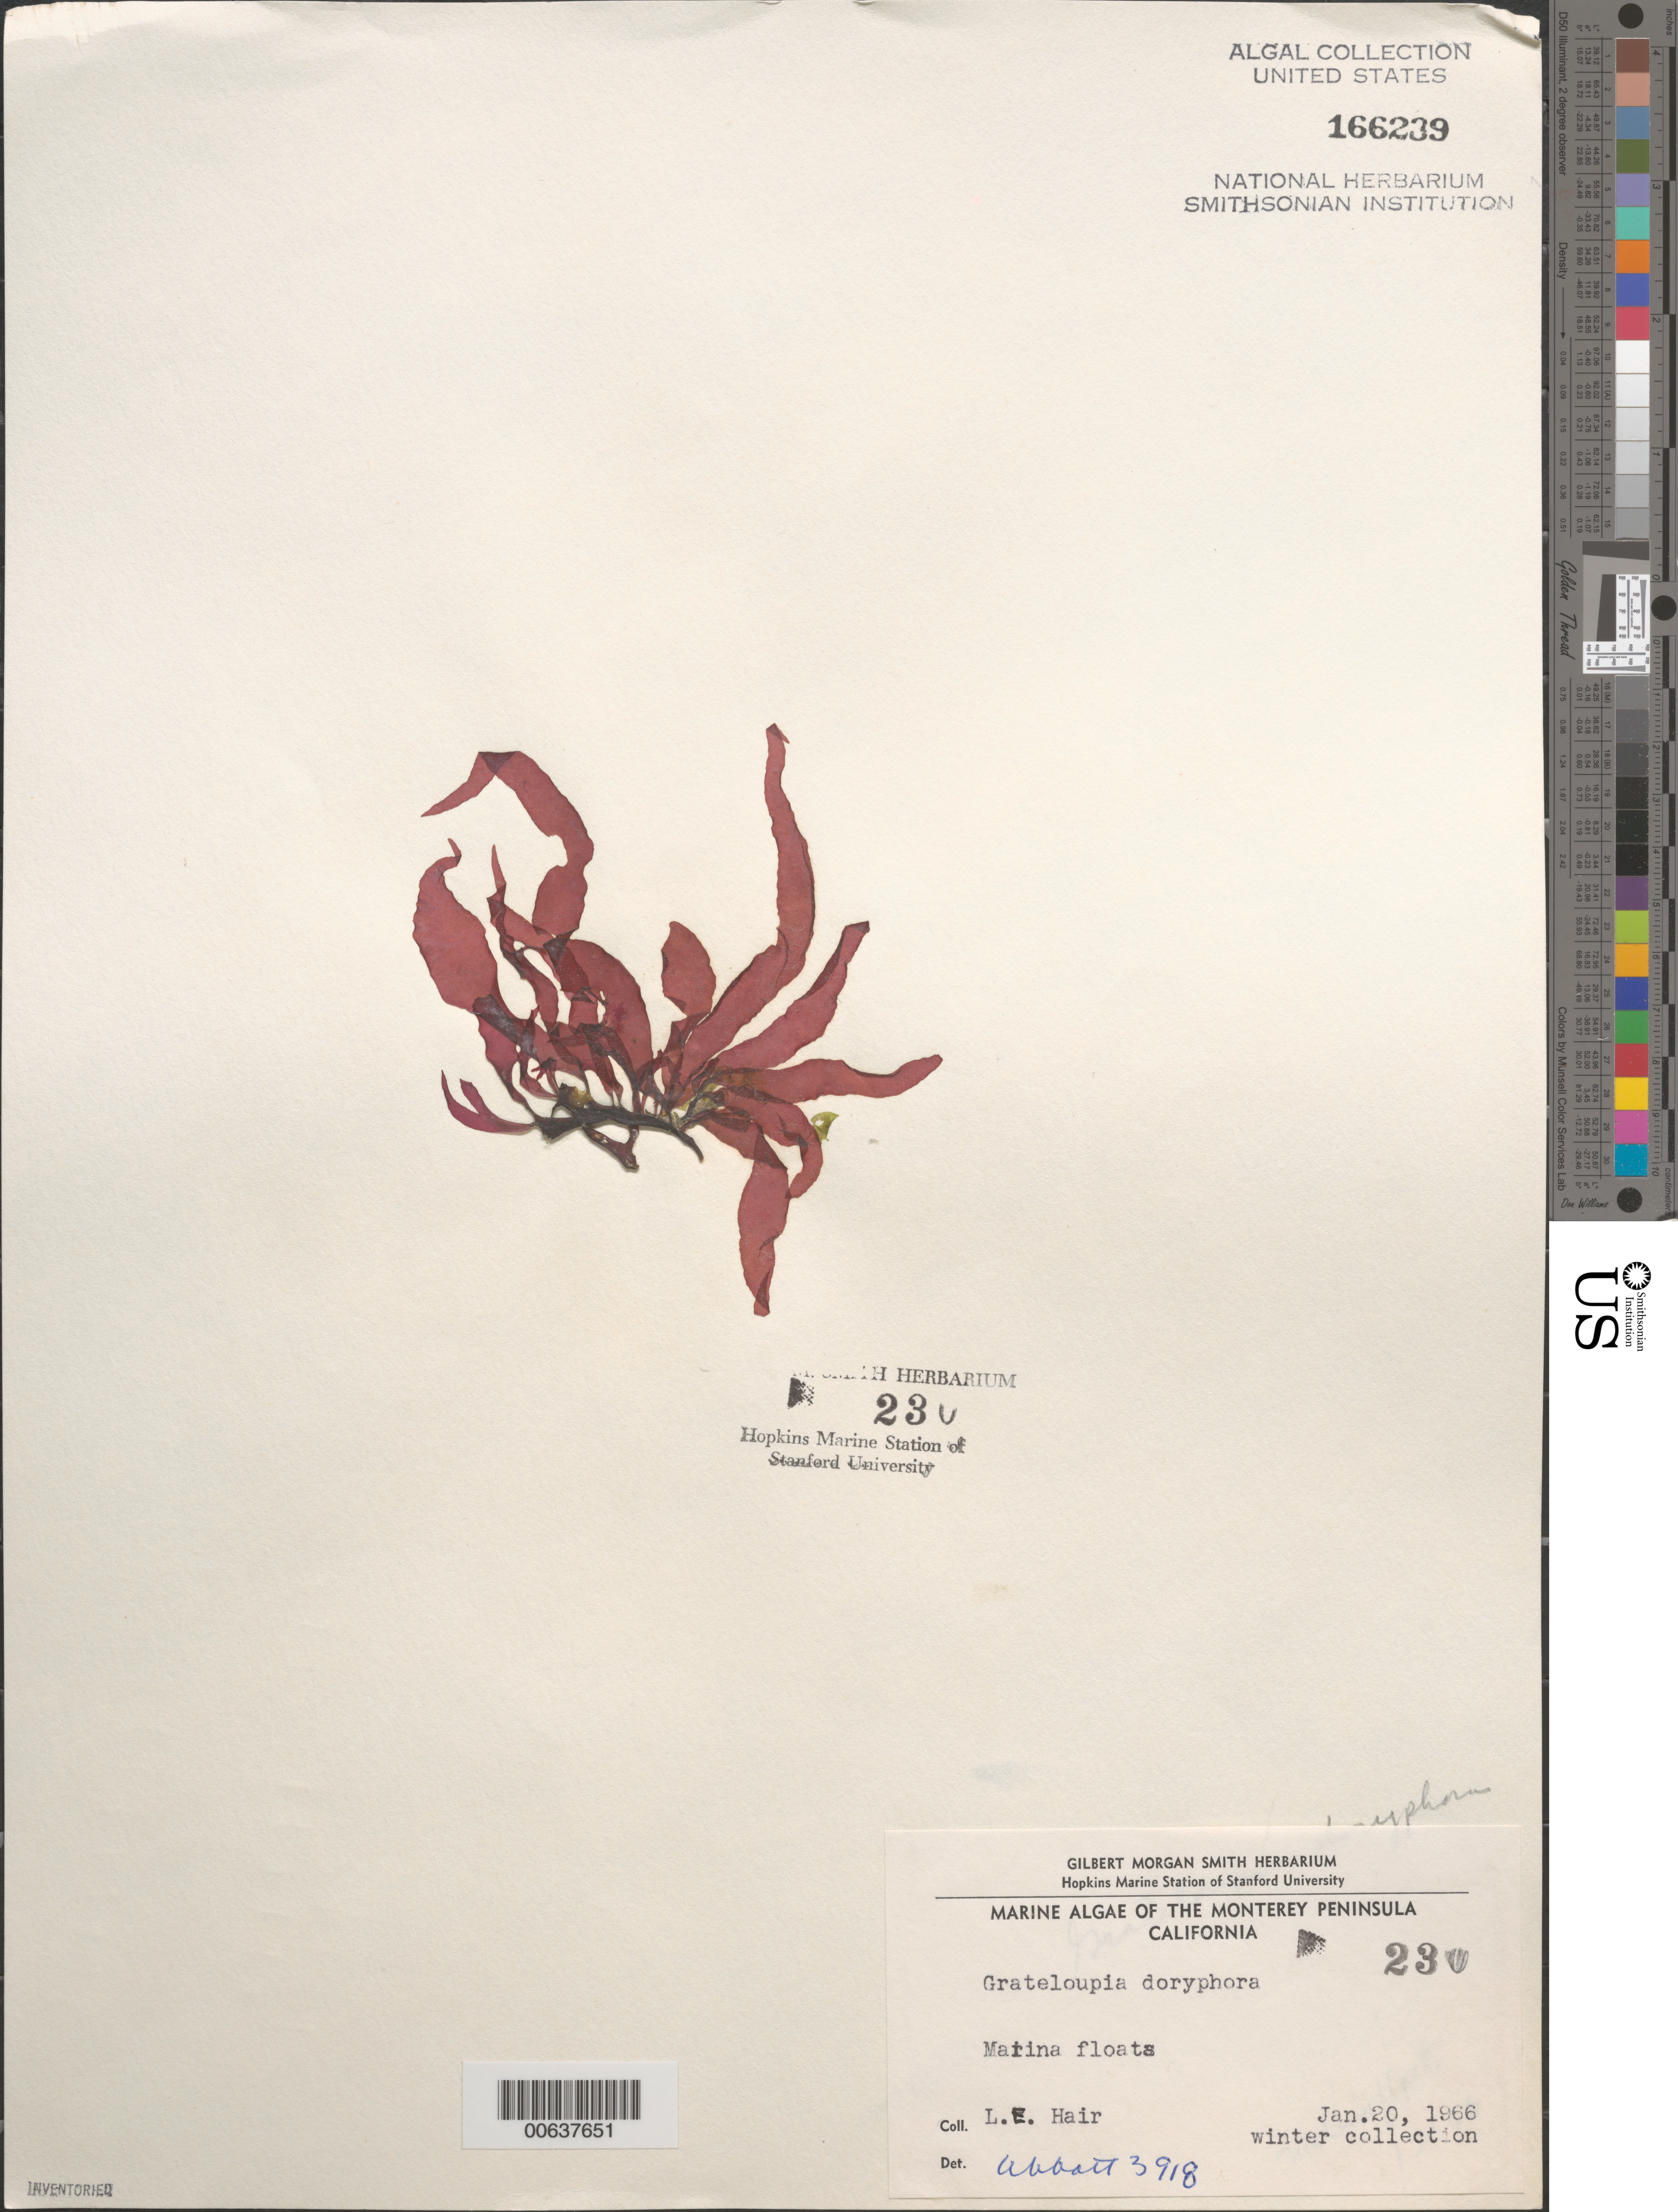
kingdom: Plantae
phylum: Rhodophyta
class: Florideophyceae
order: Halymeniales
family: Halymeniaceae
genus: Grateloupia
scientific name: Grateloupia doryphora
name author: (Mont.) Howe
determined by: Abbott, Isabella A.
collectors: L. Hair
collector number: IAA 3918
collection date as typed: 20 Jan 1966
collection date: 1966-01-20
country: United States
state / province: California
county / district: Monterey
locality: Monterey Marina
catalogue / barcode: US 166239